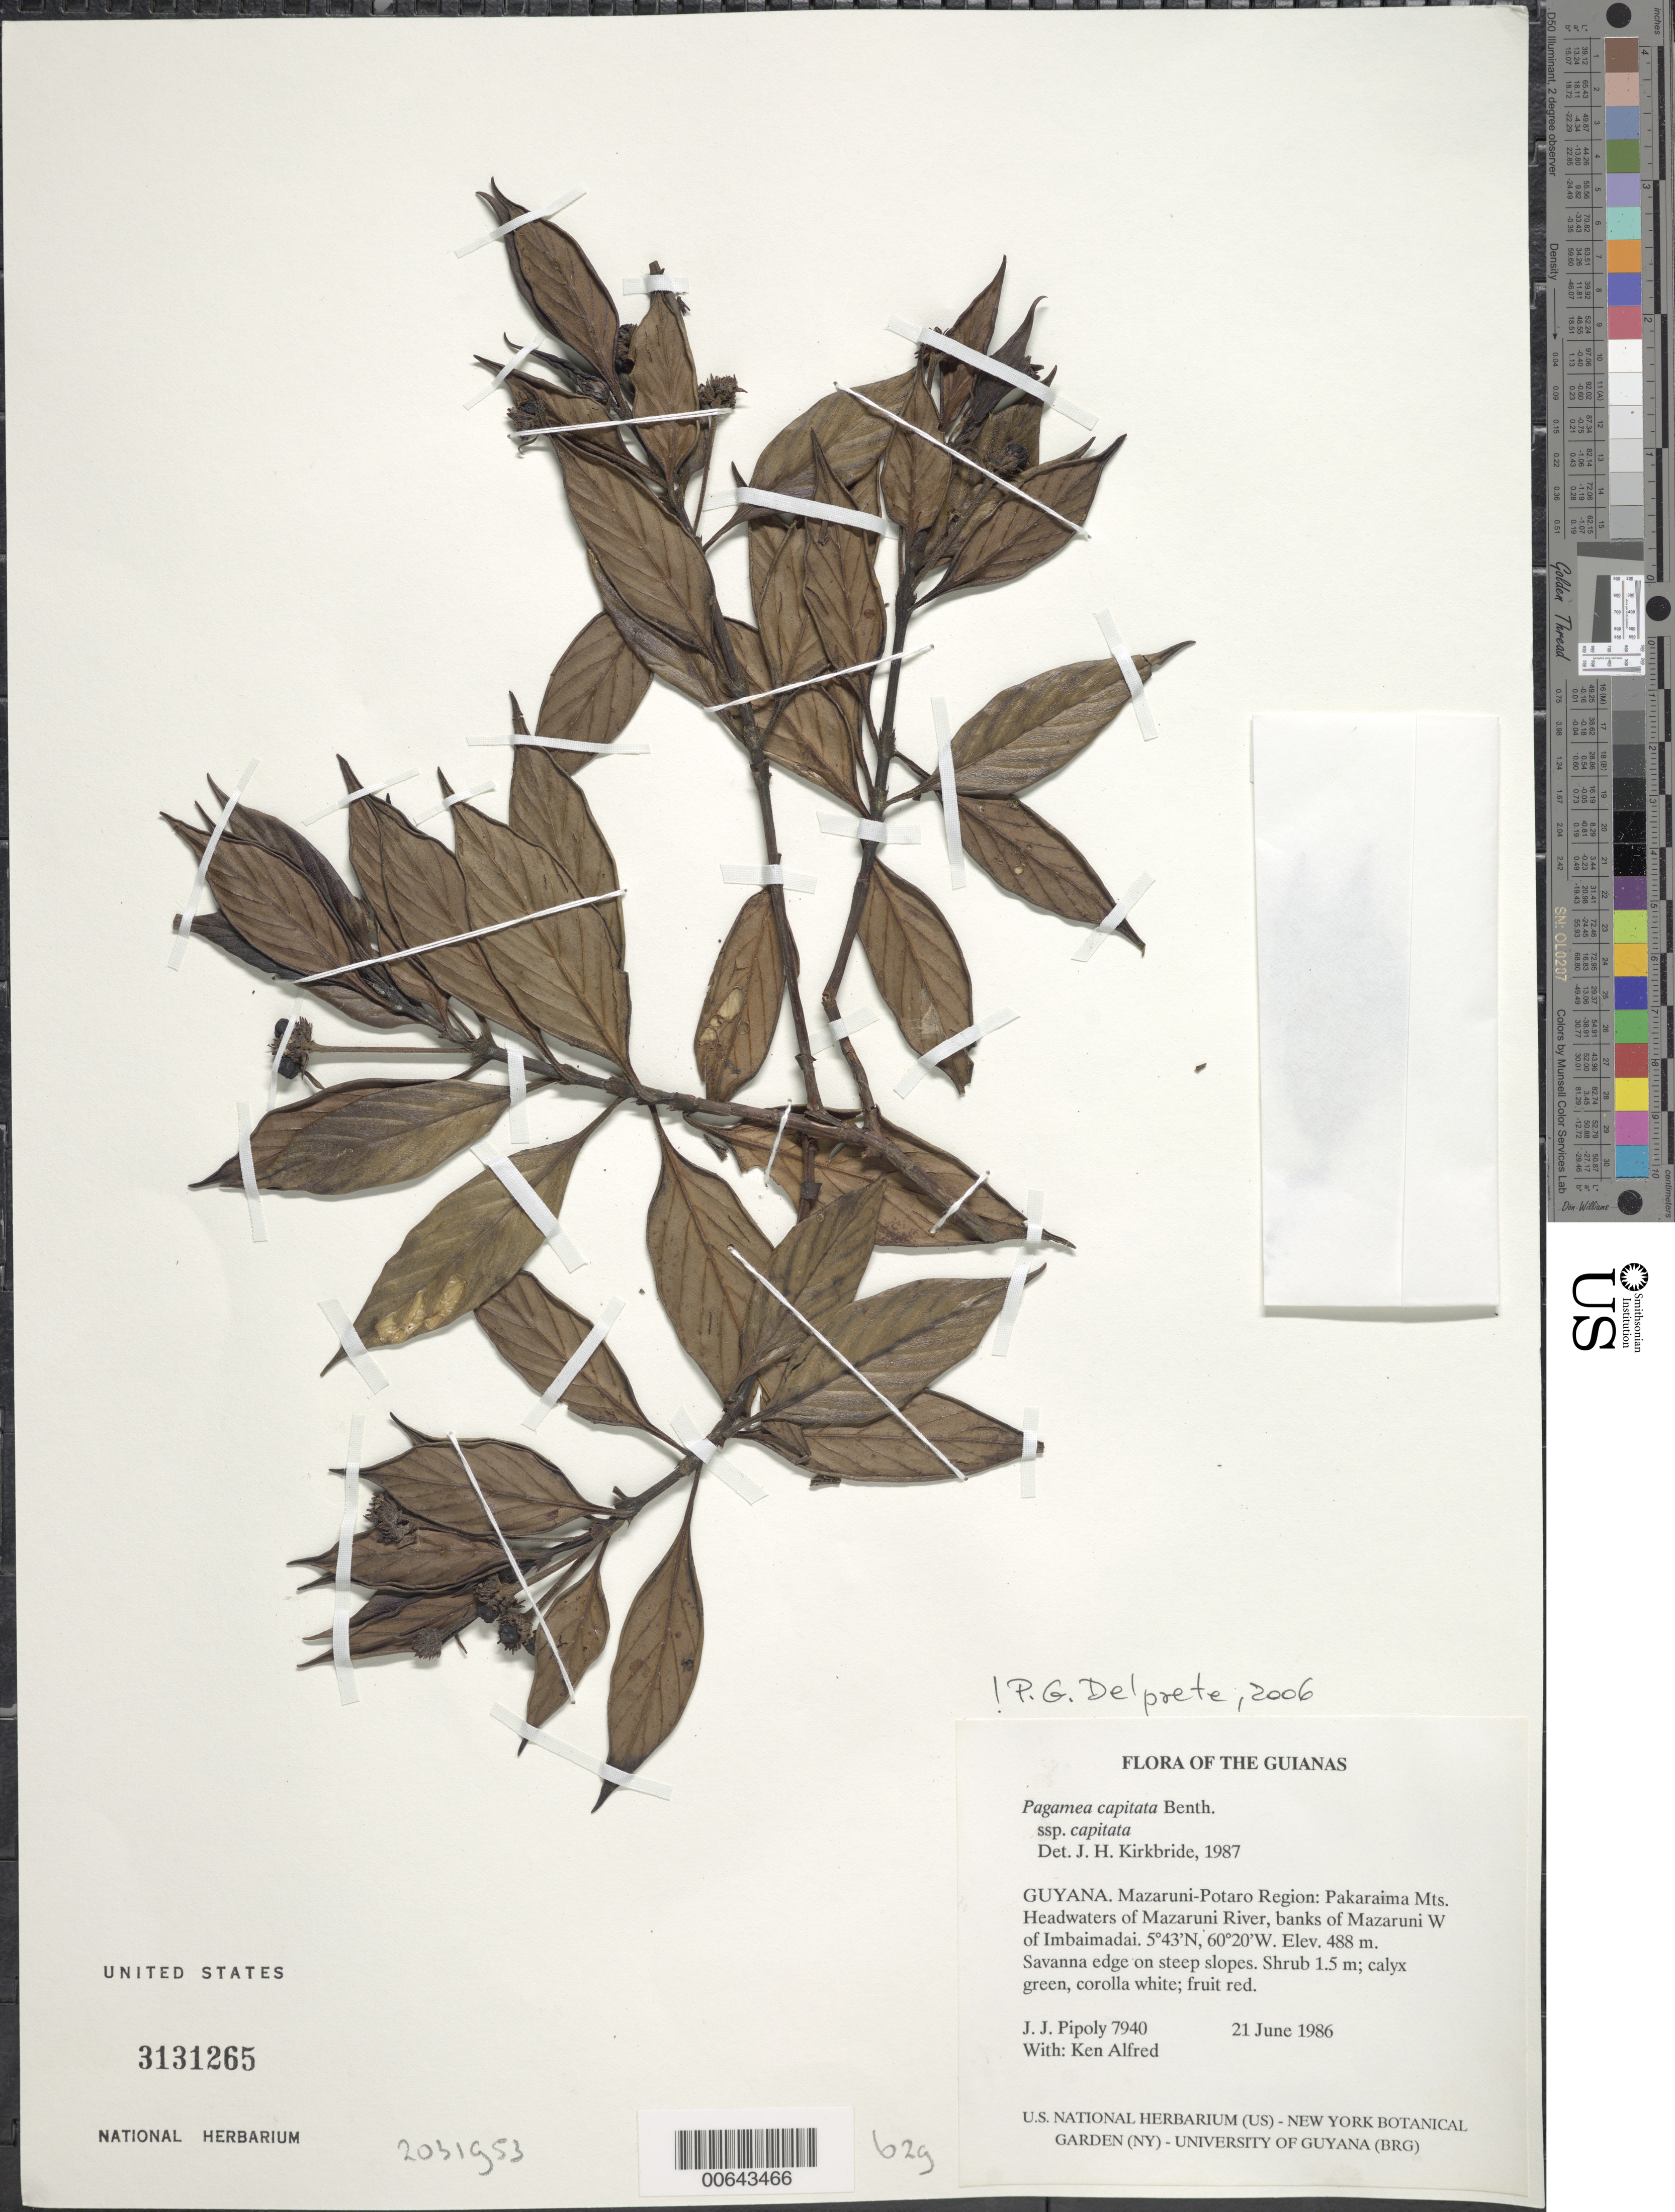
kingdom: Plantae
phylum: Tracheophyta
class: Magnoliopsida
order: Gentianales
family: Rubiaceae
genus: Pagamea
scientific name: Pagamea capitata subsp. capitata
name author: Benth.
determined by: Delprete, P. G., Herb. de Guyane Cay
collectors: J. J. Pipoly & K. Alfred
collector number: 7940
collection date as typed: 21 June 1986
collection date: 1986-06-21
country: Guyana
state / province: Cuyuni-Mazaruni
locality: Pakaraima Mts. Headwaters of Mazaruni River, banks of Mazaruni W of Imbaimadai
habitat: Savanna edge on steep slopes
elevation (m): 488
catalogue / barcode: US 3131265